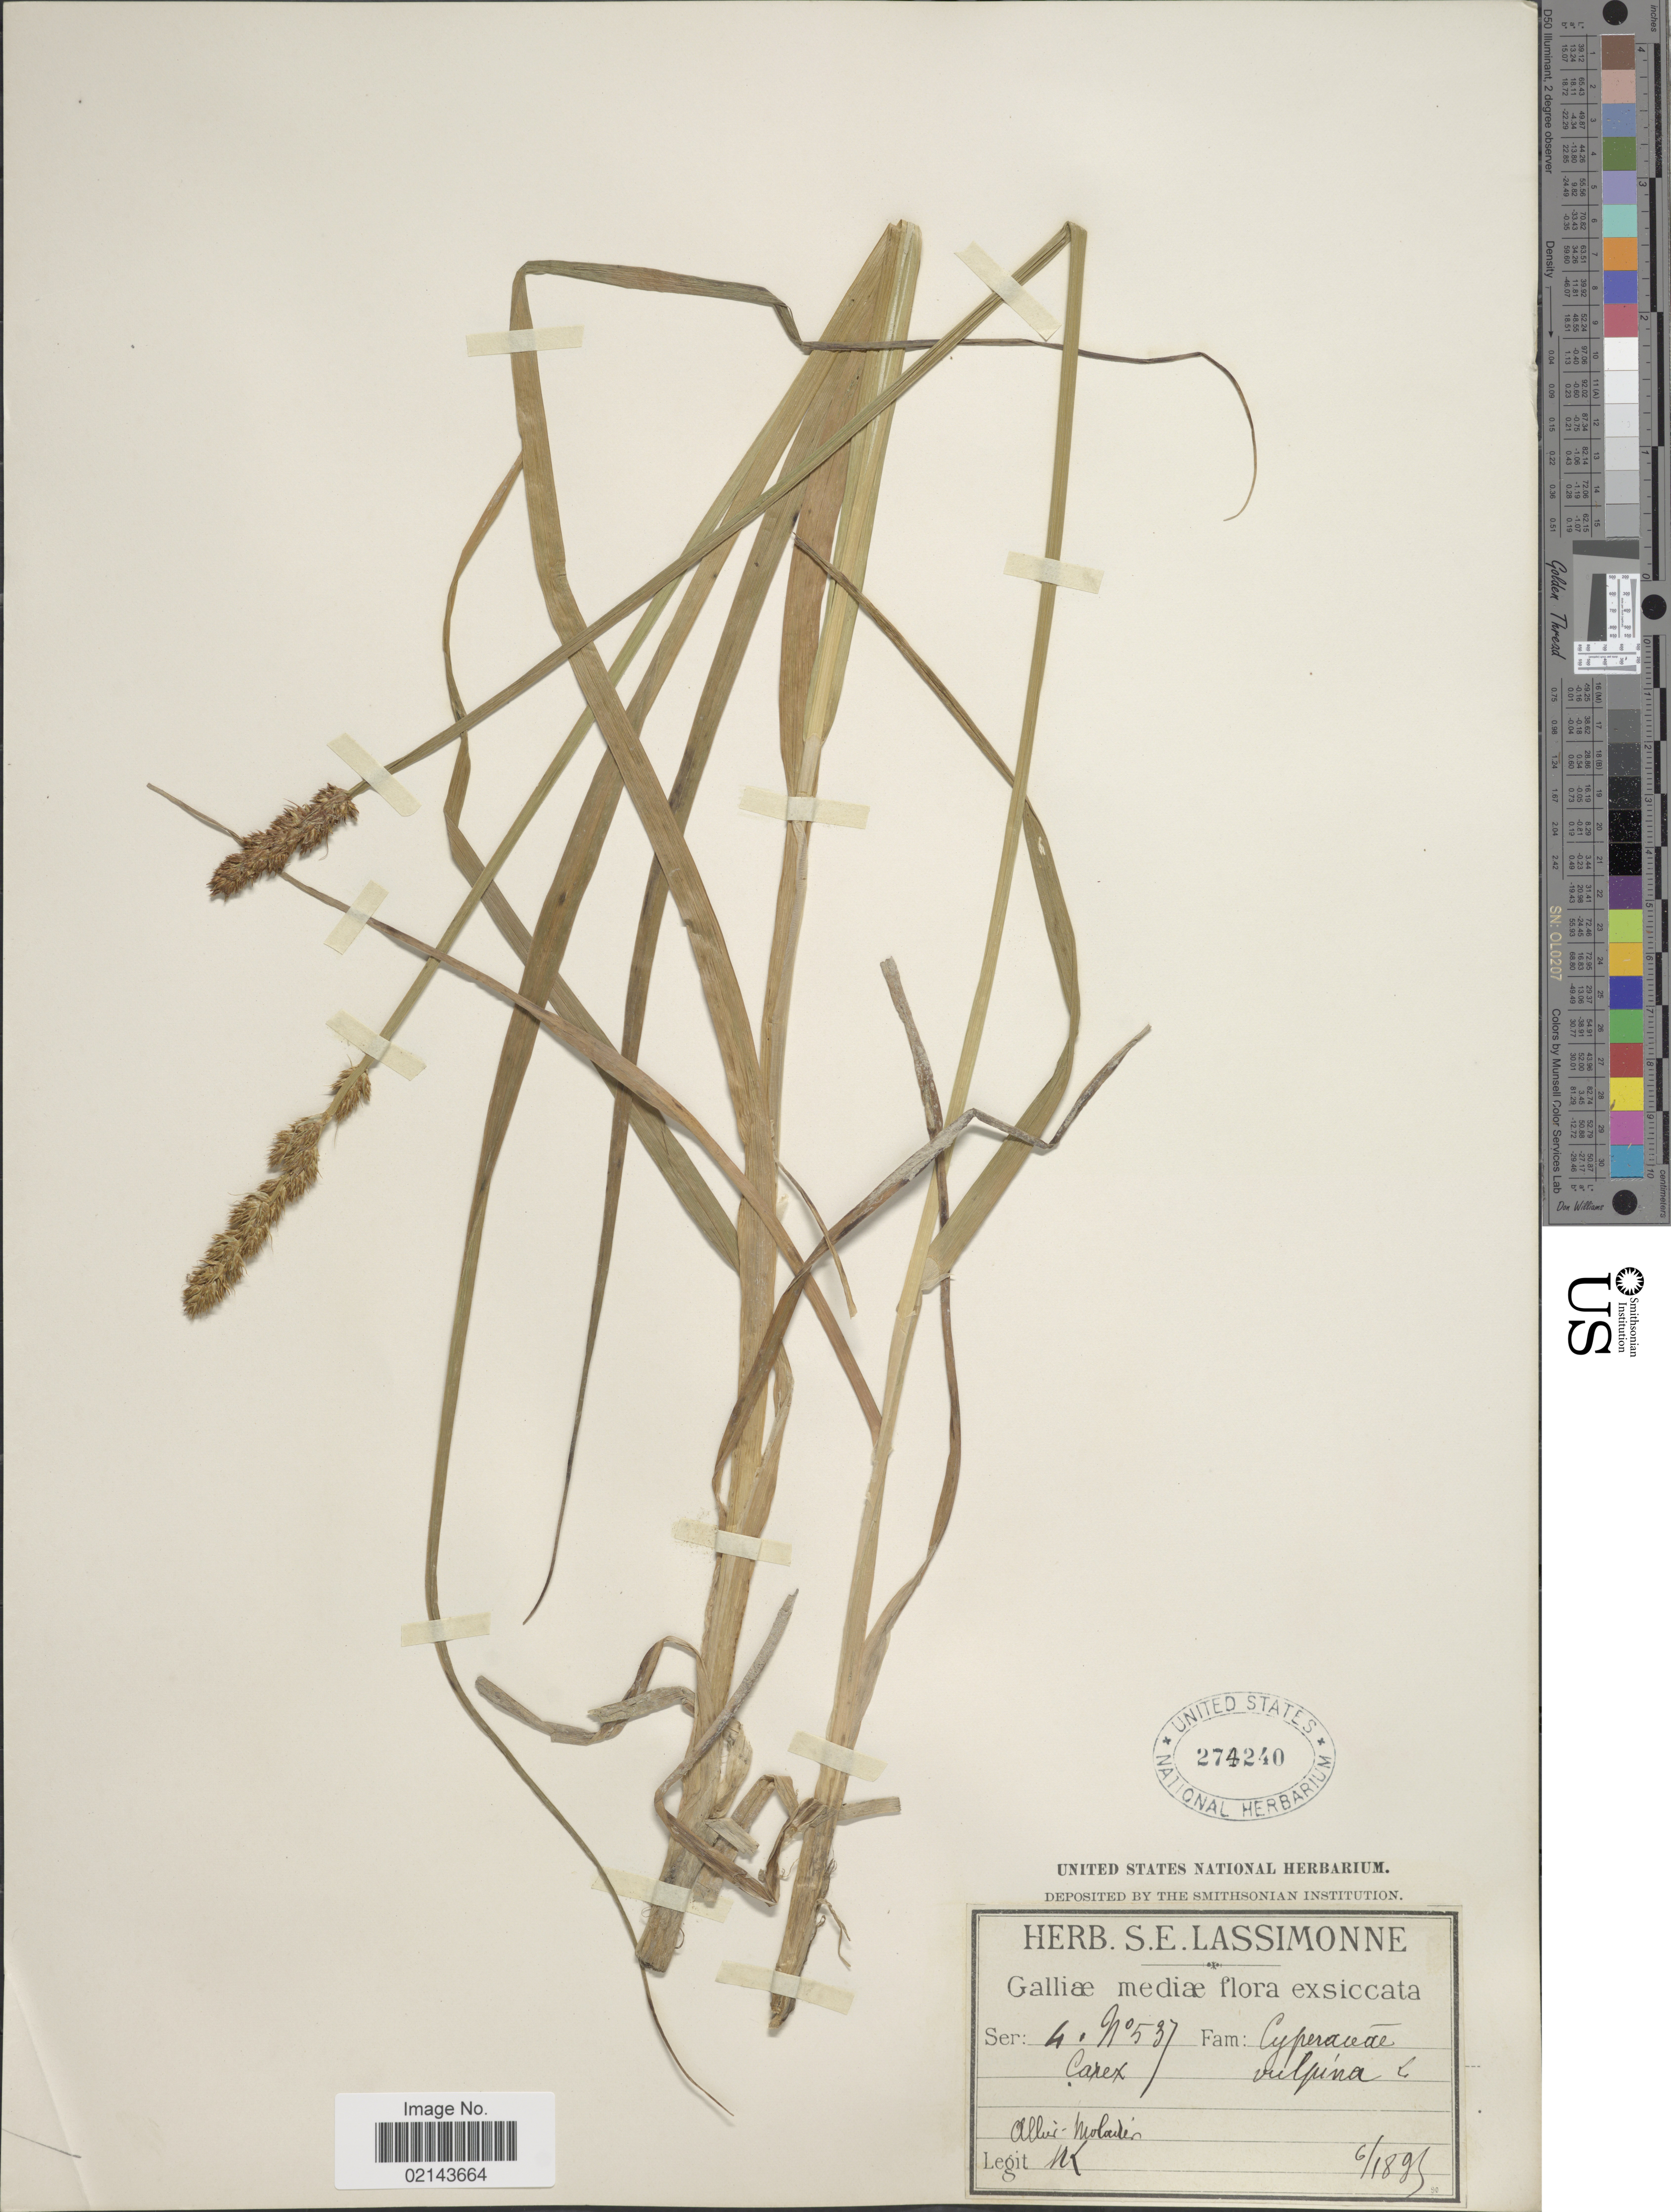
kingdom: Plantae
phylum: Tracheophyta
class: Liliopsida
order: Poales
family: Cyperaceae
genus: Carex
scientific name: Carex vulpina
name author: L.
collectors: S. Lassimonne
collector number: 537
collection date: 1895-06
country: France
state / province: Auvergne-Rhône-Alpes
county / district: Allier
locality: Galliæ mediæ, Allier-Moledes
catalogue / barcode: US 274240